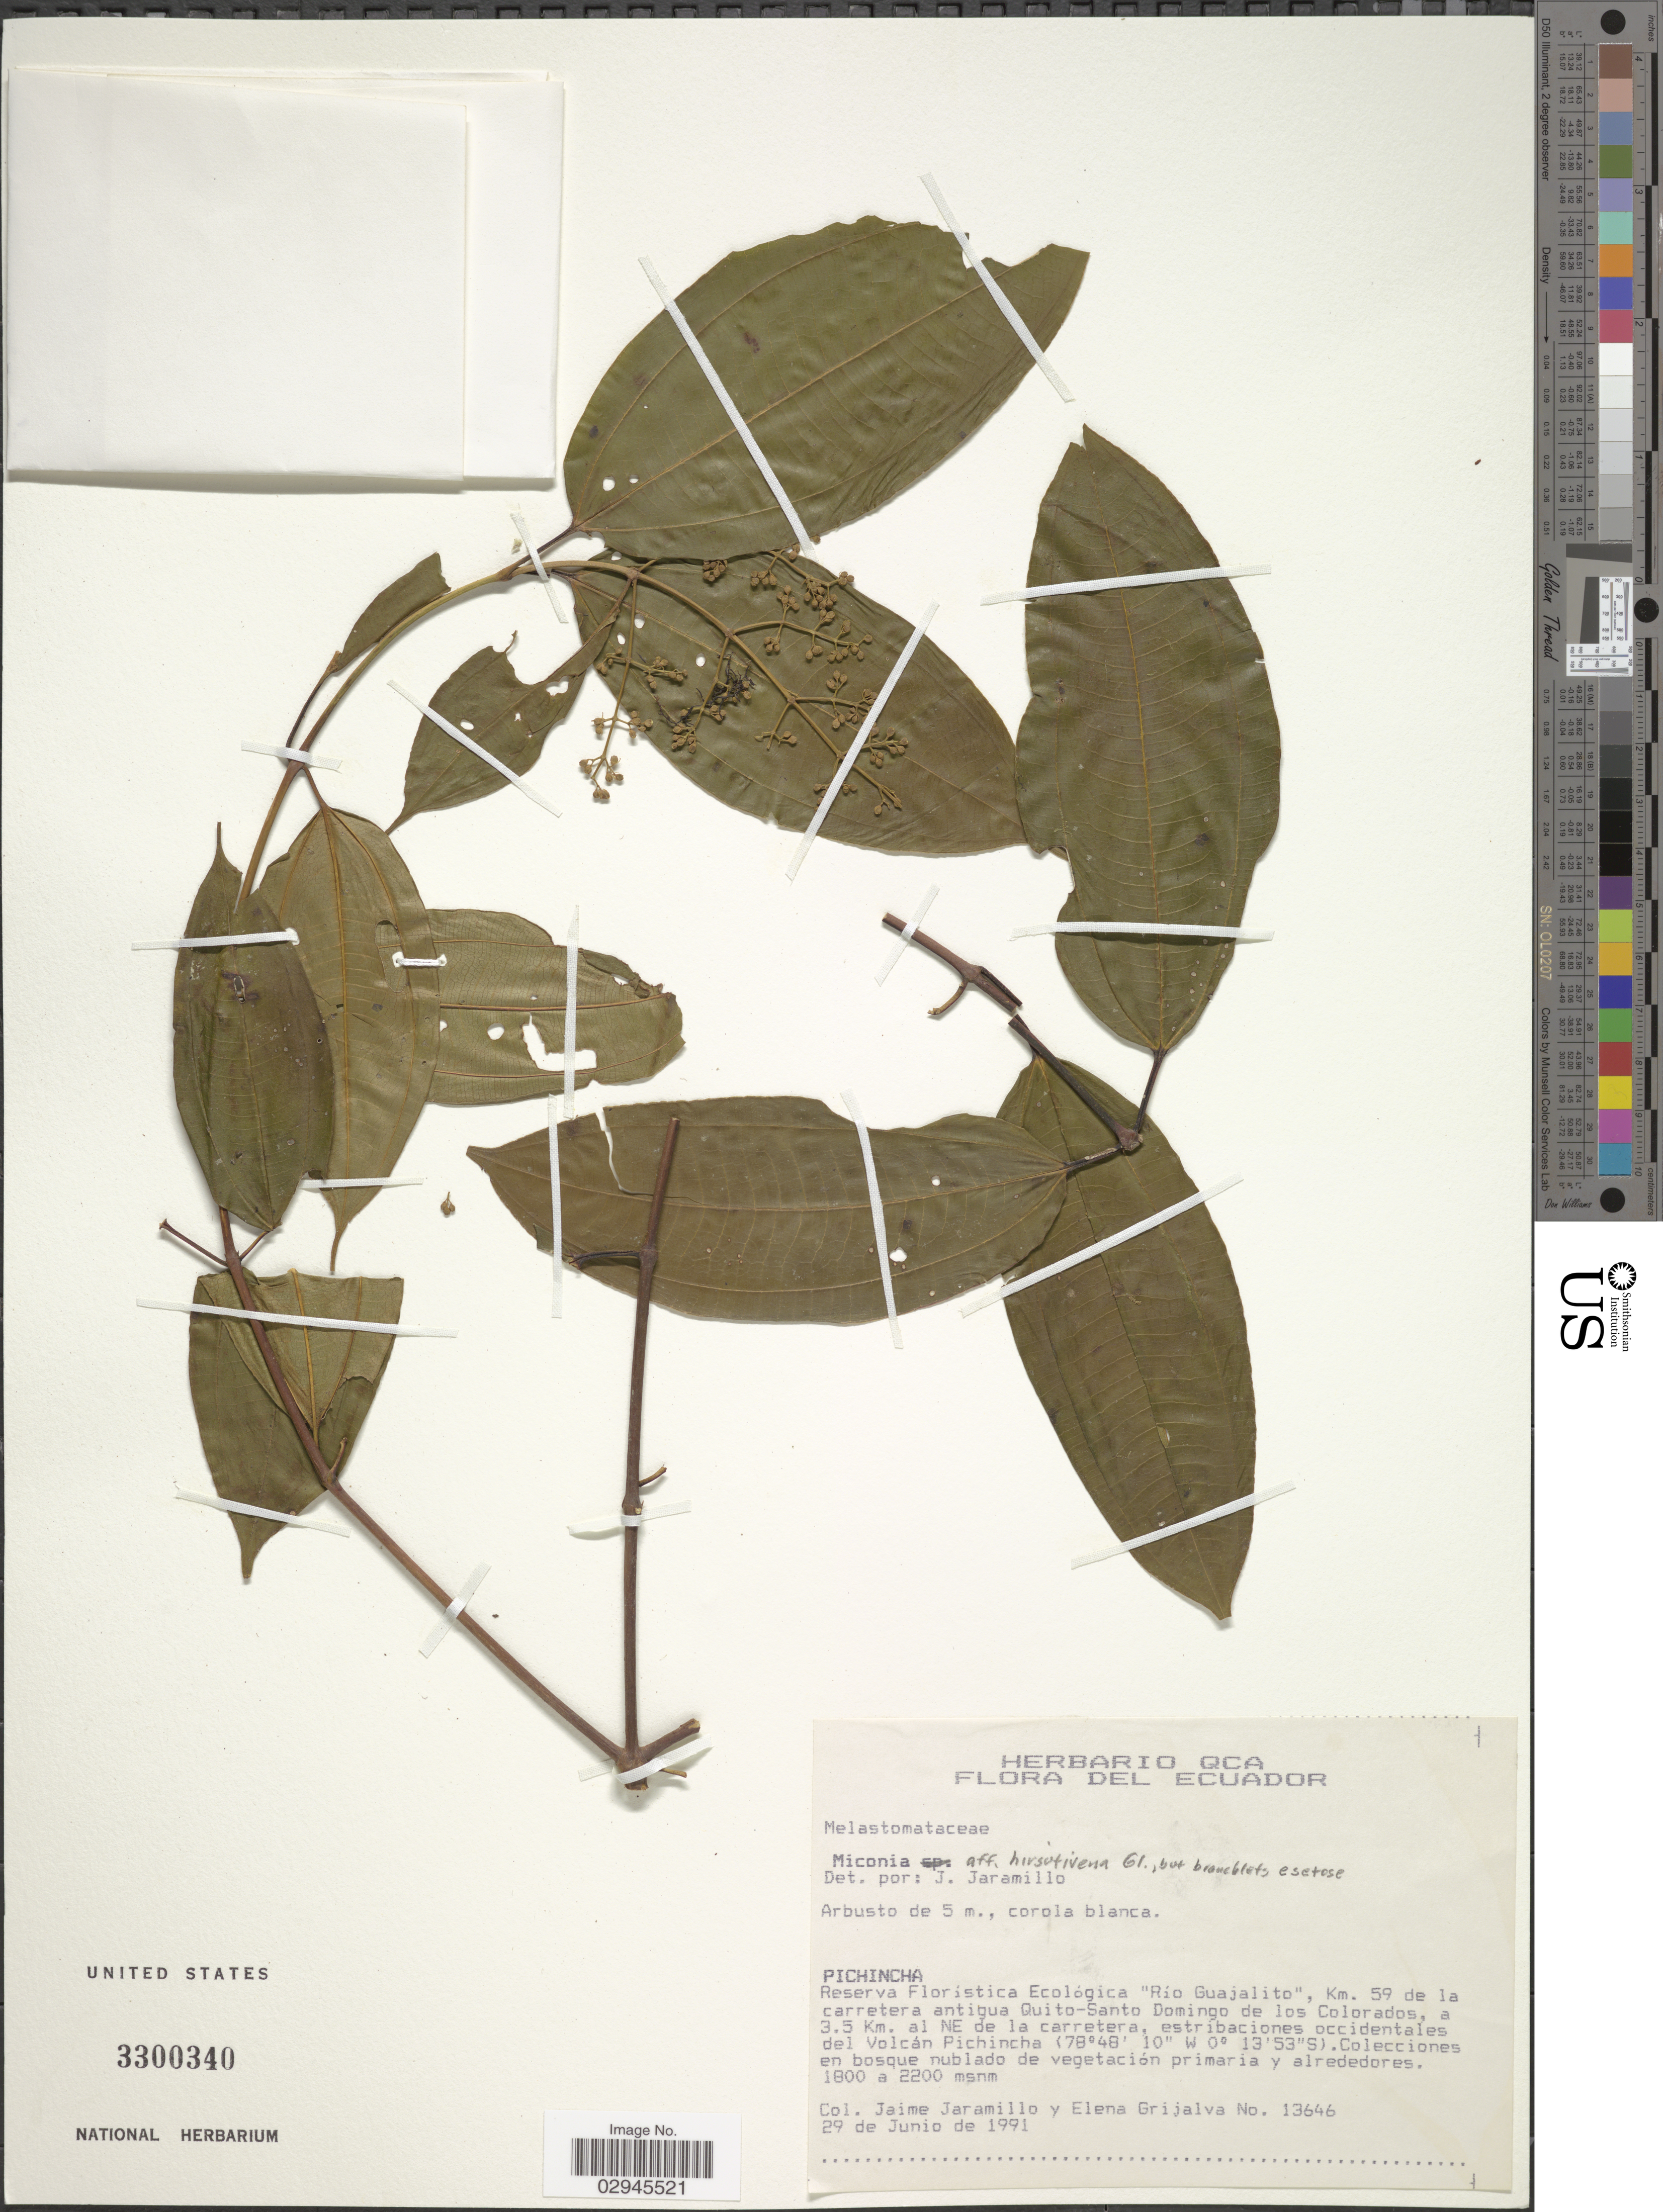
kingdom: Plantae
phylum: Tracheophyta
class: Magnoliopsida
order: Myrtales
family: Melastomataceae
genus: Miconia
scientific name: Miconia sp.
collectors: J. Jaramillo & E. Grijalva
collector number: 13646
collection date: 1991-06-29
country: Ecuador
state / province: Pichincha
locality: Reserva Florística Ecológica "Río Guajalito", Km. 59 de la carretera antgua Quito-Santo Domingo de los Colorados, a 3.5 Km. al NE de la carretera, estríbaciones occidentales del Volcán Pichincha.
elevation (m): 1800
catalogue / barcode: US 3300340